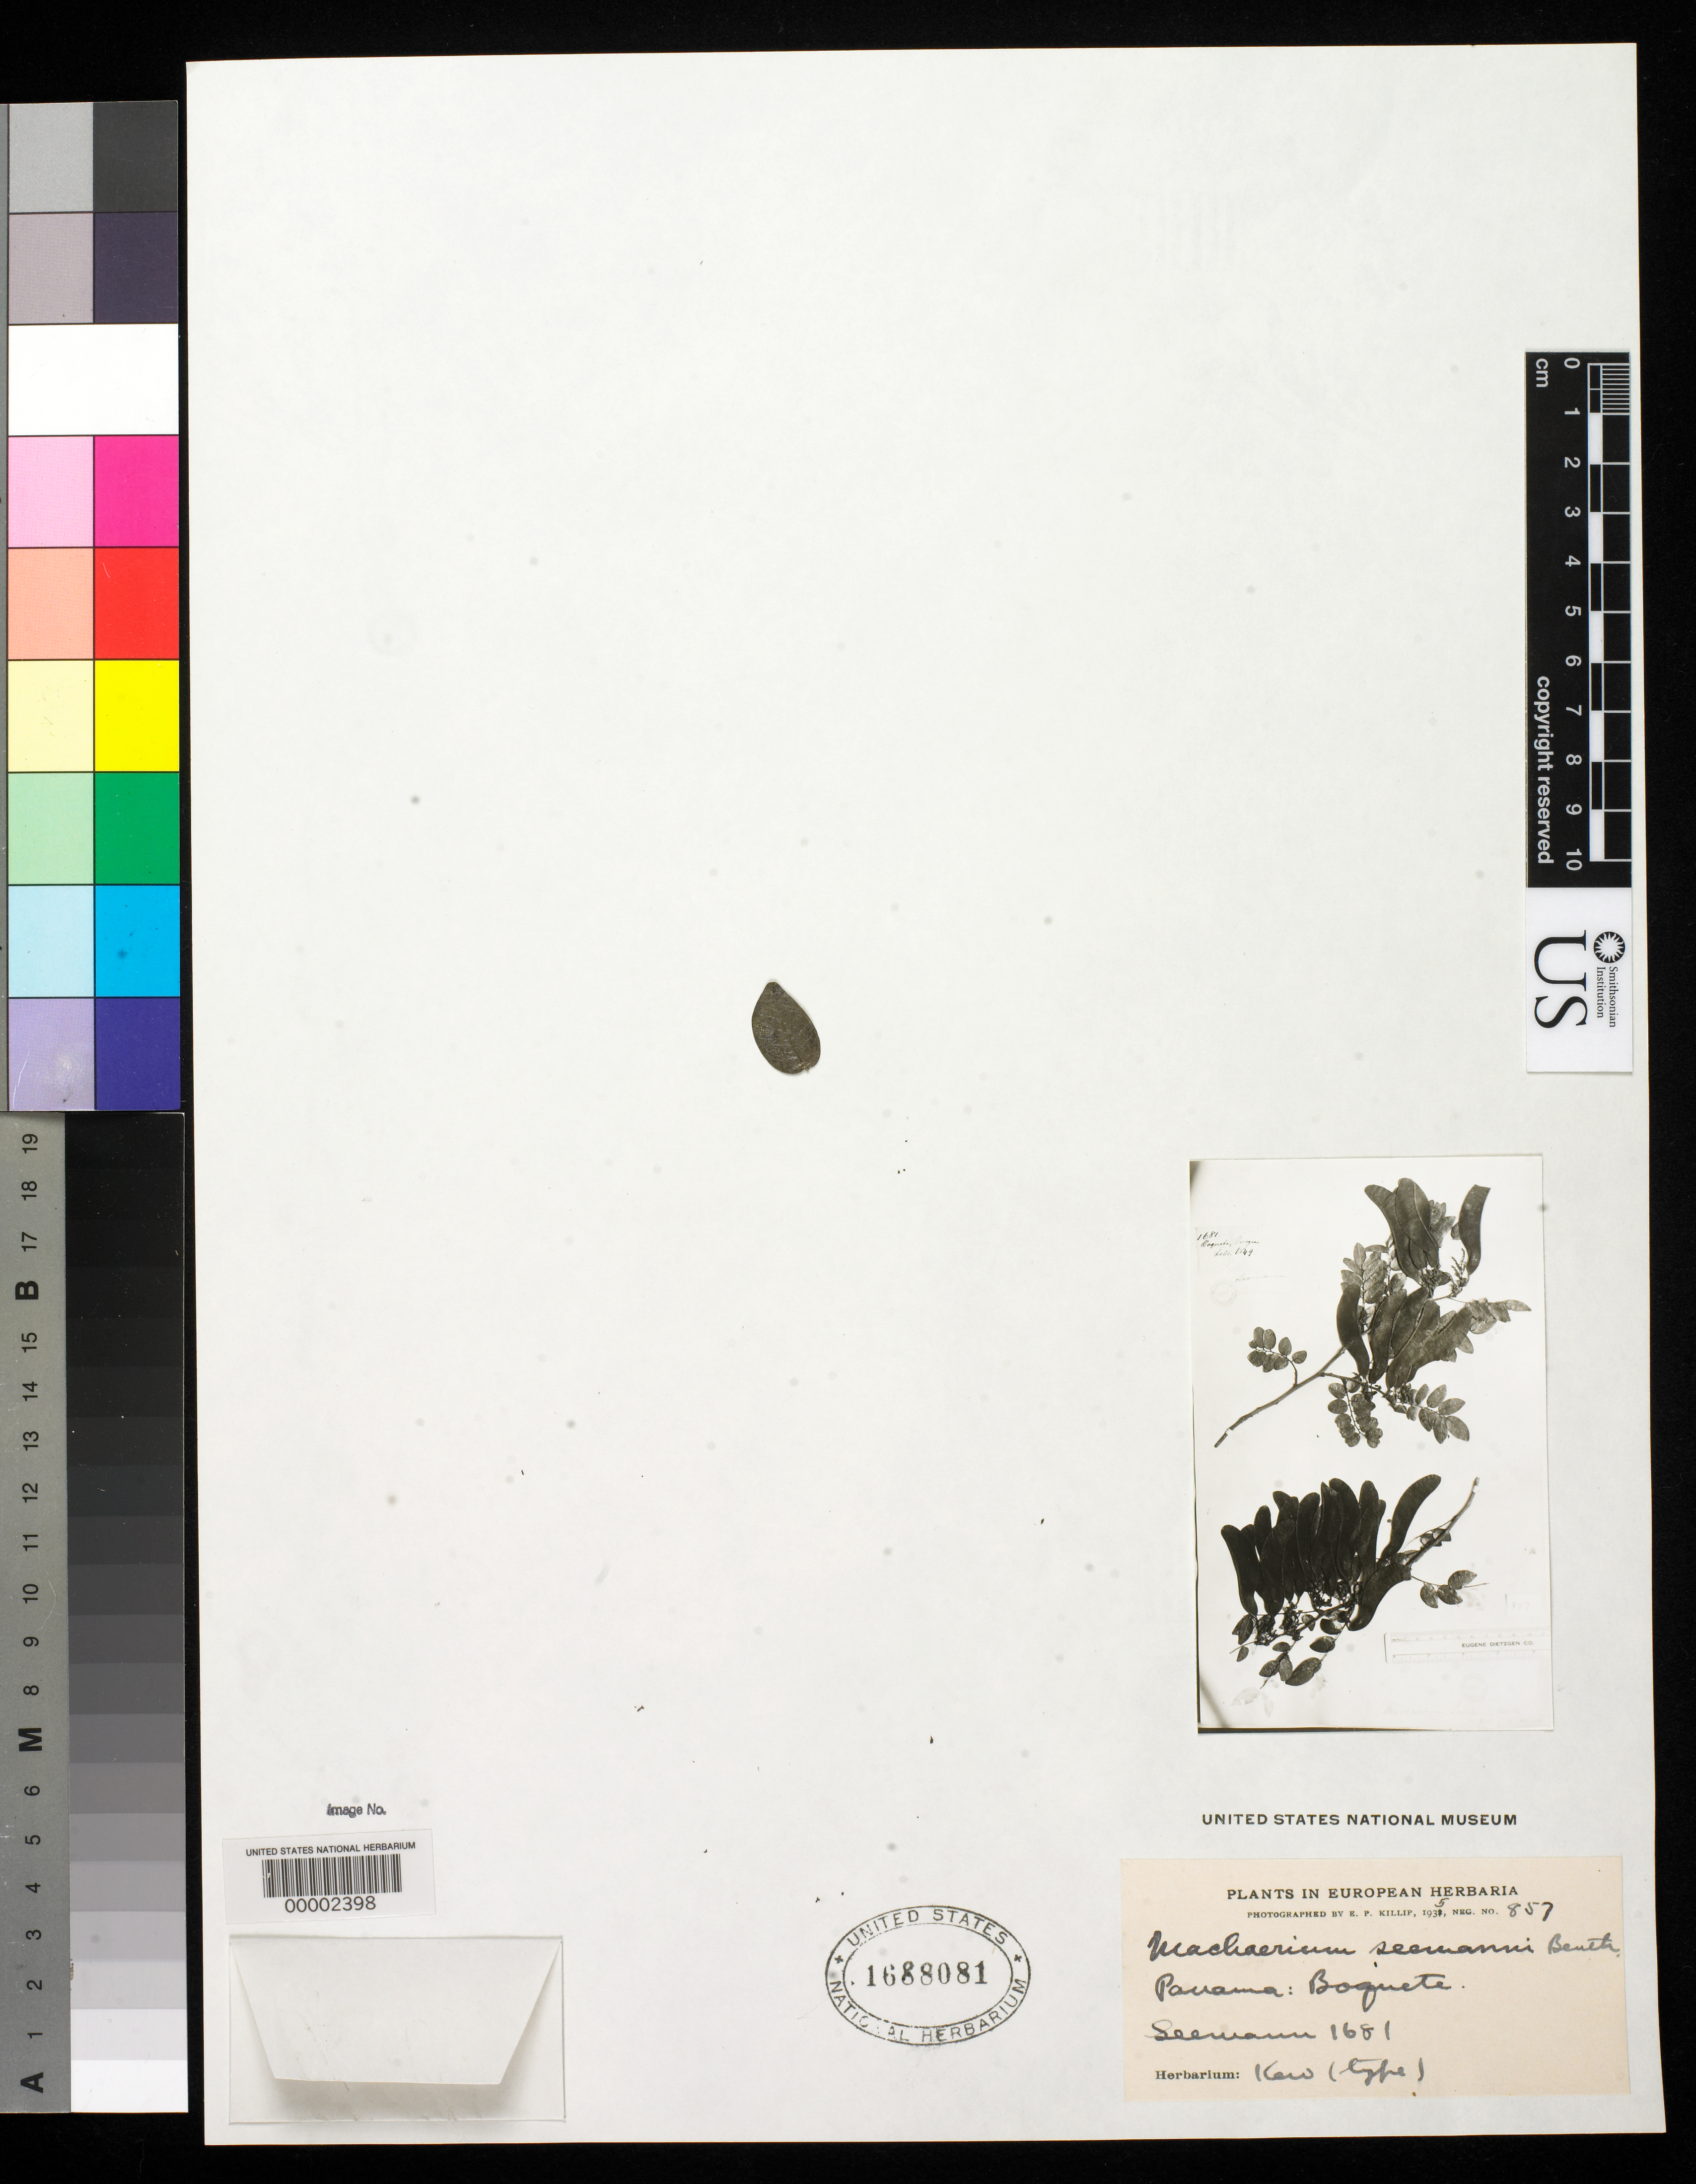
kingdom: Plantae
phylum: Tracheophyta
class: Magnoliopsida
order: Fabales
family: Fabaceae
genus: Machaerium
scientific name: Machaerium seemanni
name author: Benth. in Seem.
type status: Type Material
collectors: B. C. Seemann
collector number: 1681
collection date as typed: Feb 1849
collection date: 1849-02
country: Panama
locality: Boquete.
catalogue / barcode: US 1688081